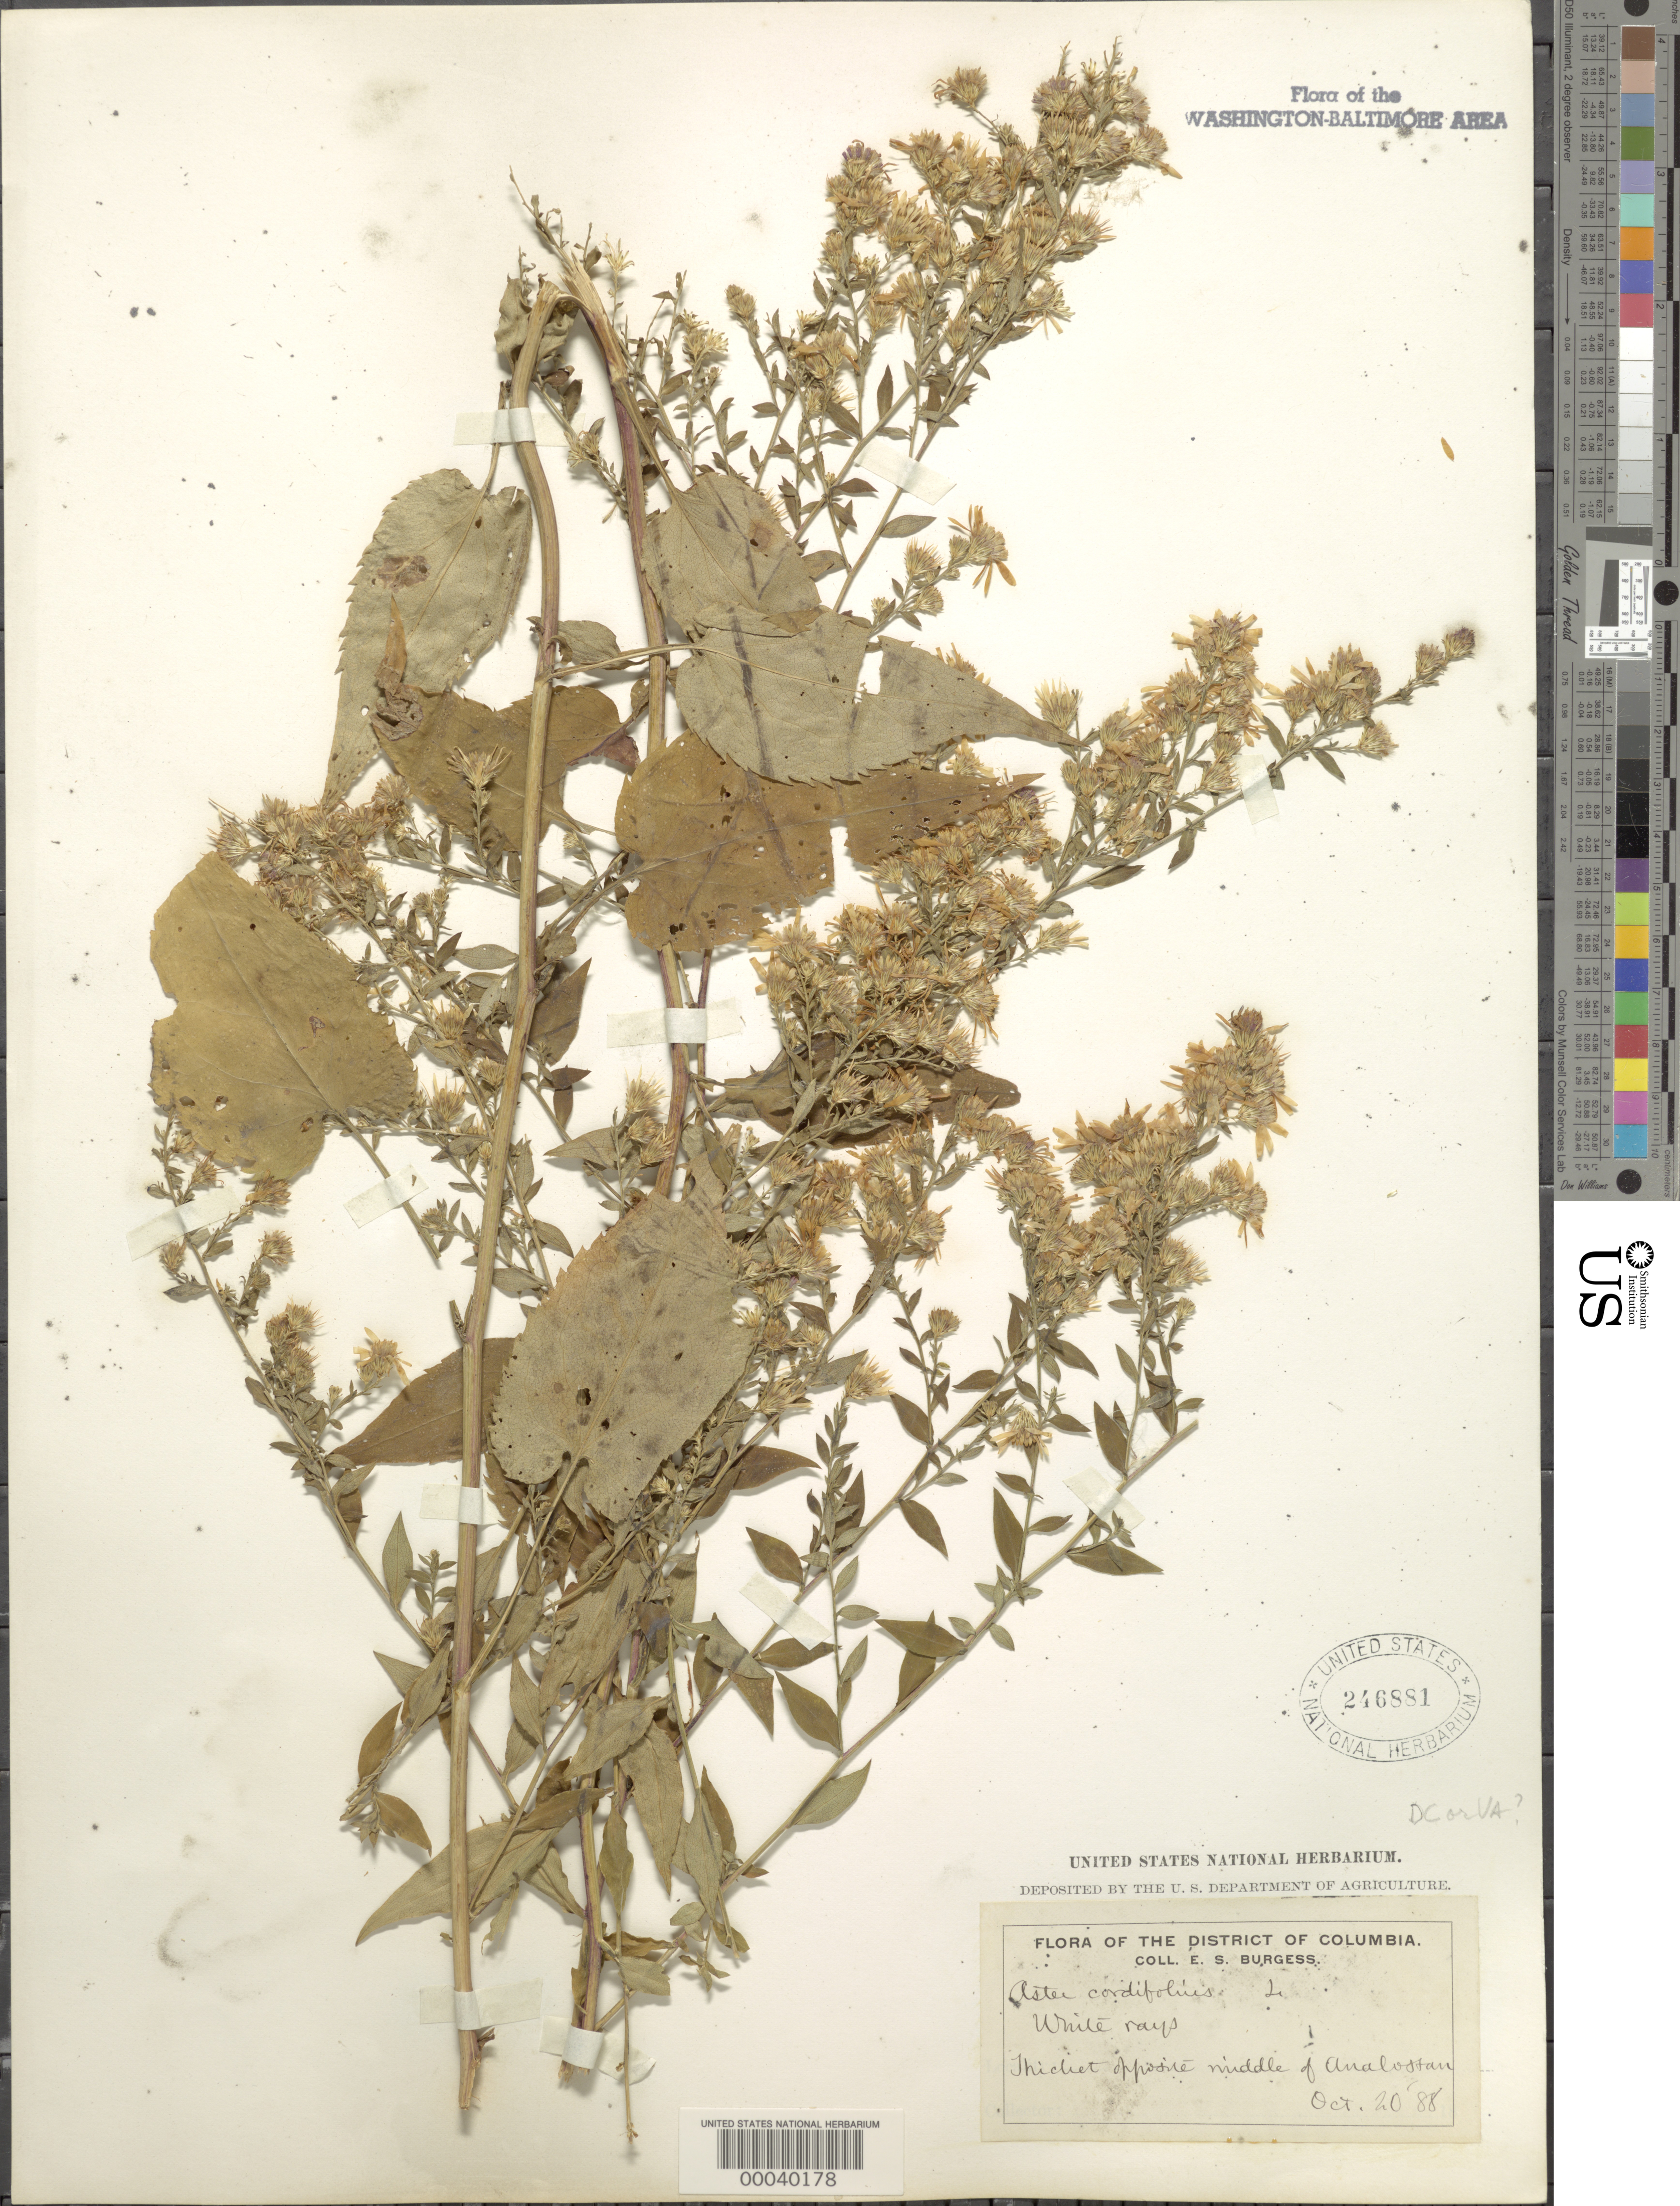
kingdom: Plantae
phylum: Tracheophyta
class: Magnoliopsida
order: Asterales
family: Asteraceae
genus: Symphyotrichum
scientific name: Symphyotrichum cordifolium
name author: (L.) G.L. Nesom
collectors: E. Burgess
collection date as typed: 20 Oct 1888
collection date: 1888-10-20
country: United States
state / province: District of Columbia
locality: opposite Roosevelt Island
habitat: Thicket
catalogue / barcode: US 246881